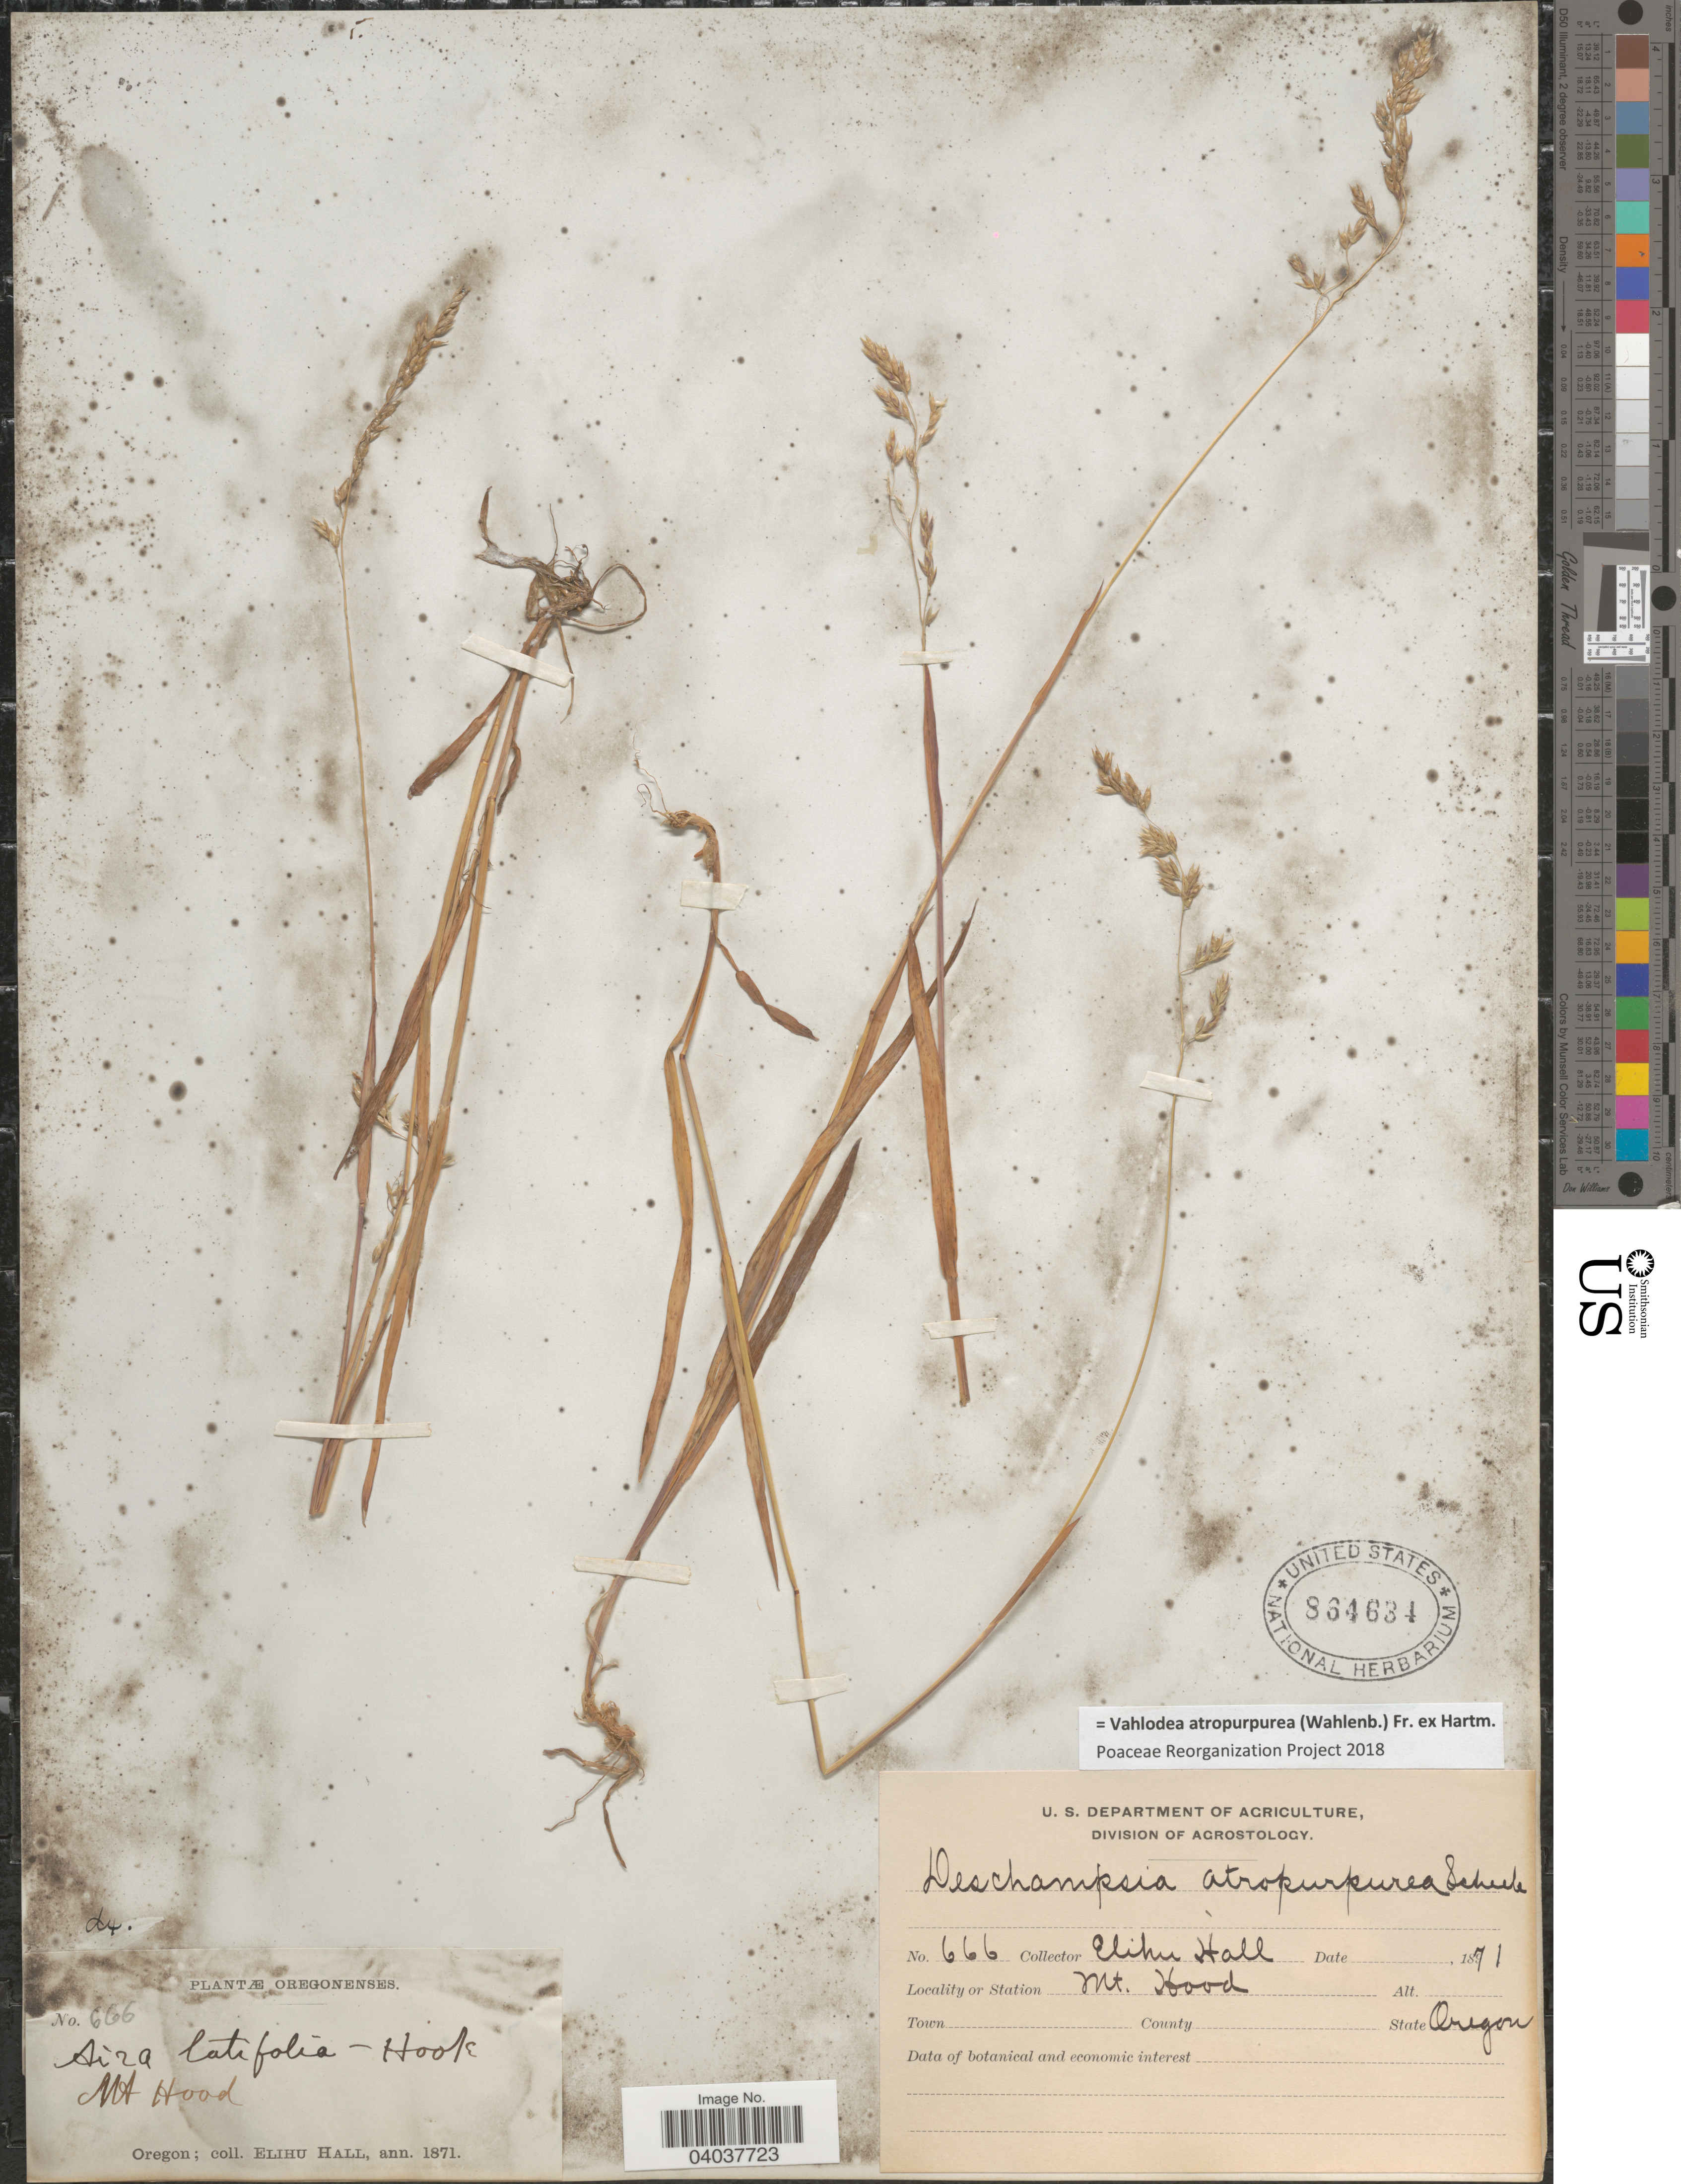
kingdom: Plantae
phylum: Tracheophyta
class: Liliopsida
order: Poales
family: Poaceae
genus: Vahlodea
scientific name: Vahlodea atropurpurea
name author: (Wahlenb.) Fr. ex Hartm.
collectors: E. Hall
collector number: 666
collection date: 1871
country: United States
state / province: Oregon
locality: Mt. Hood.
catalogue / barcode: US 864634